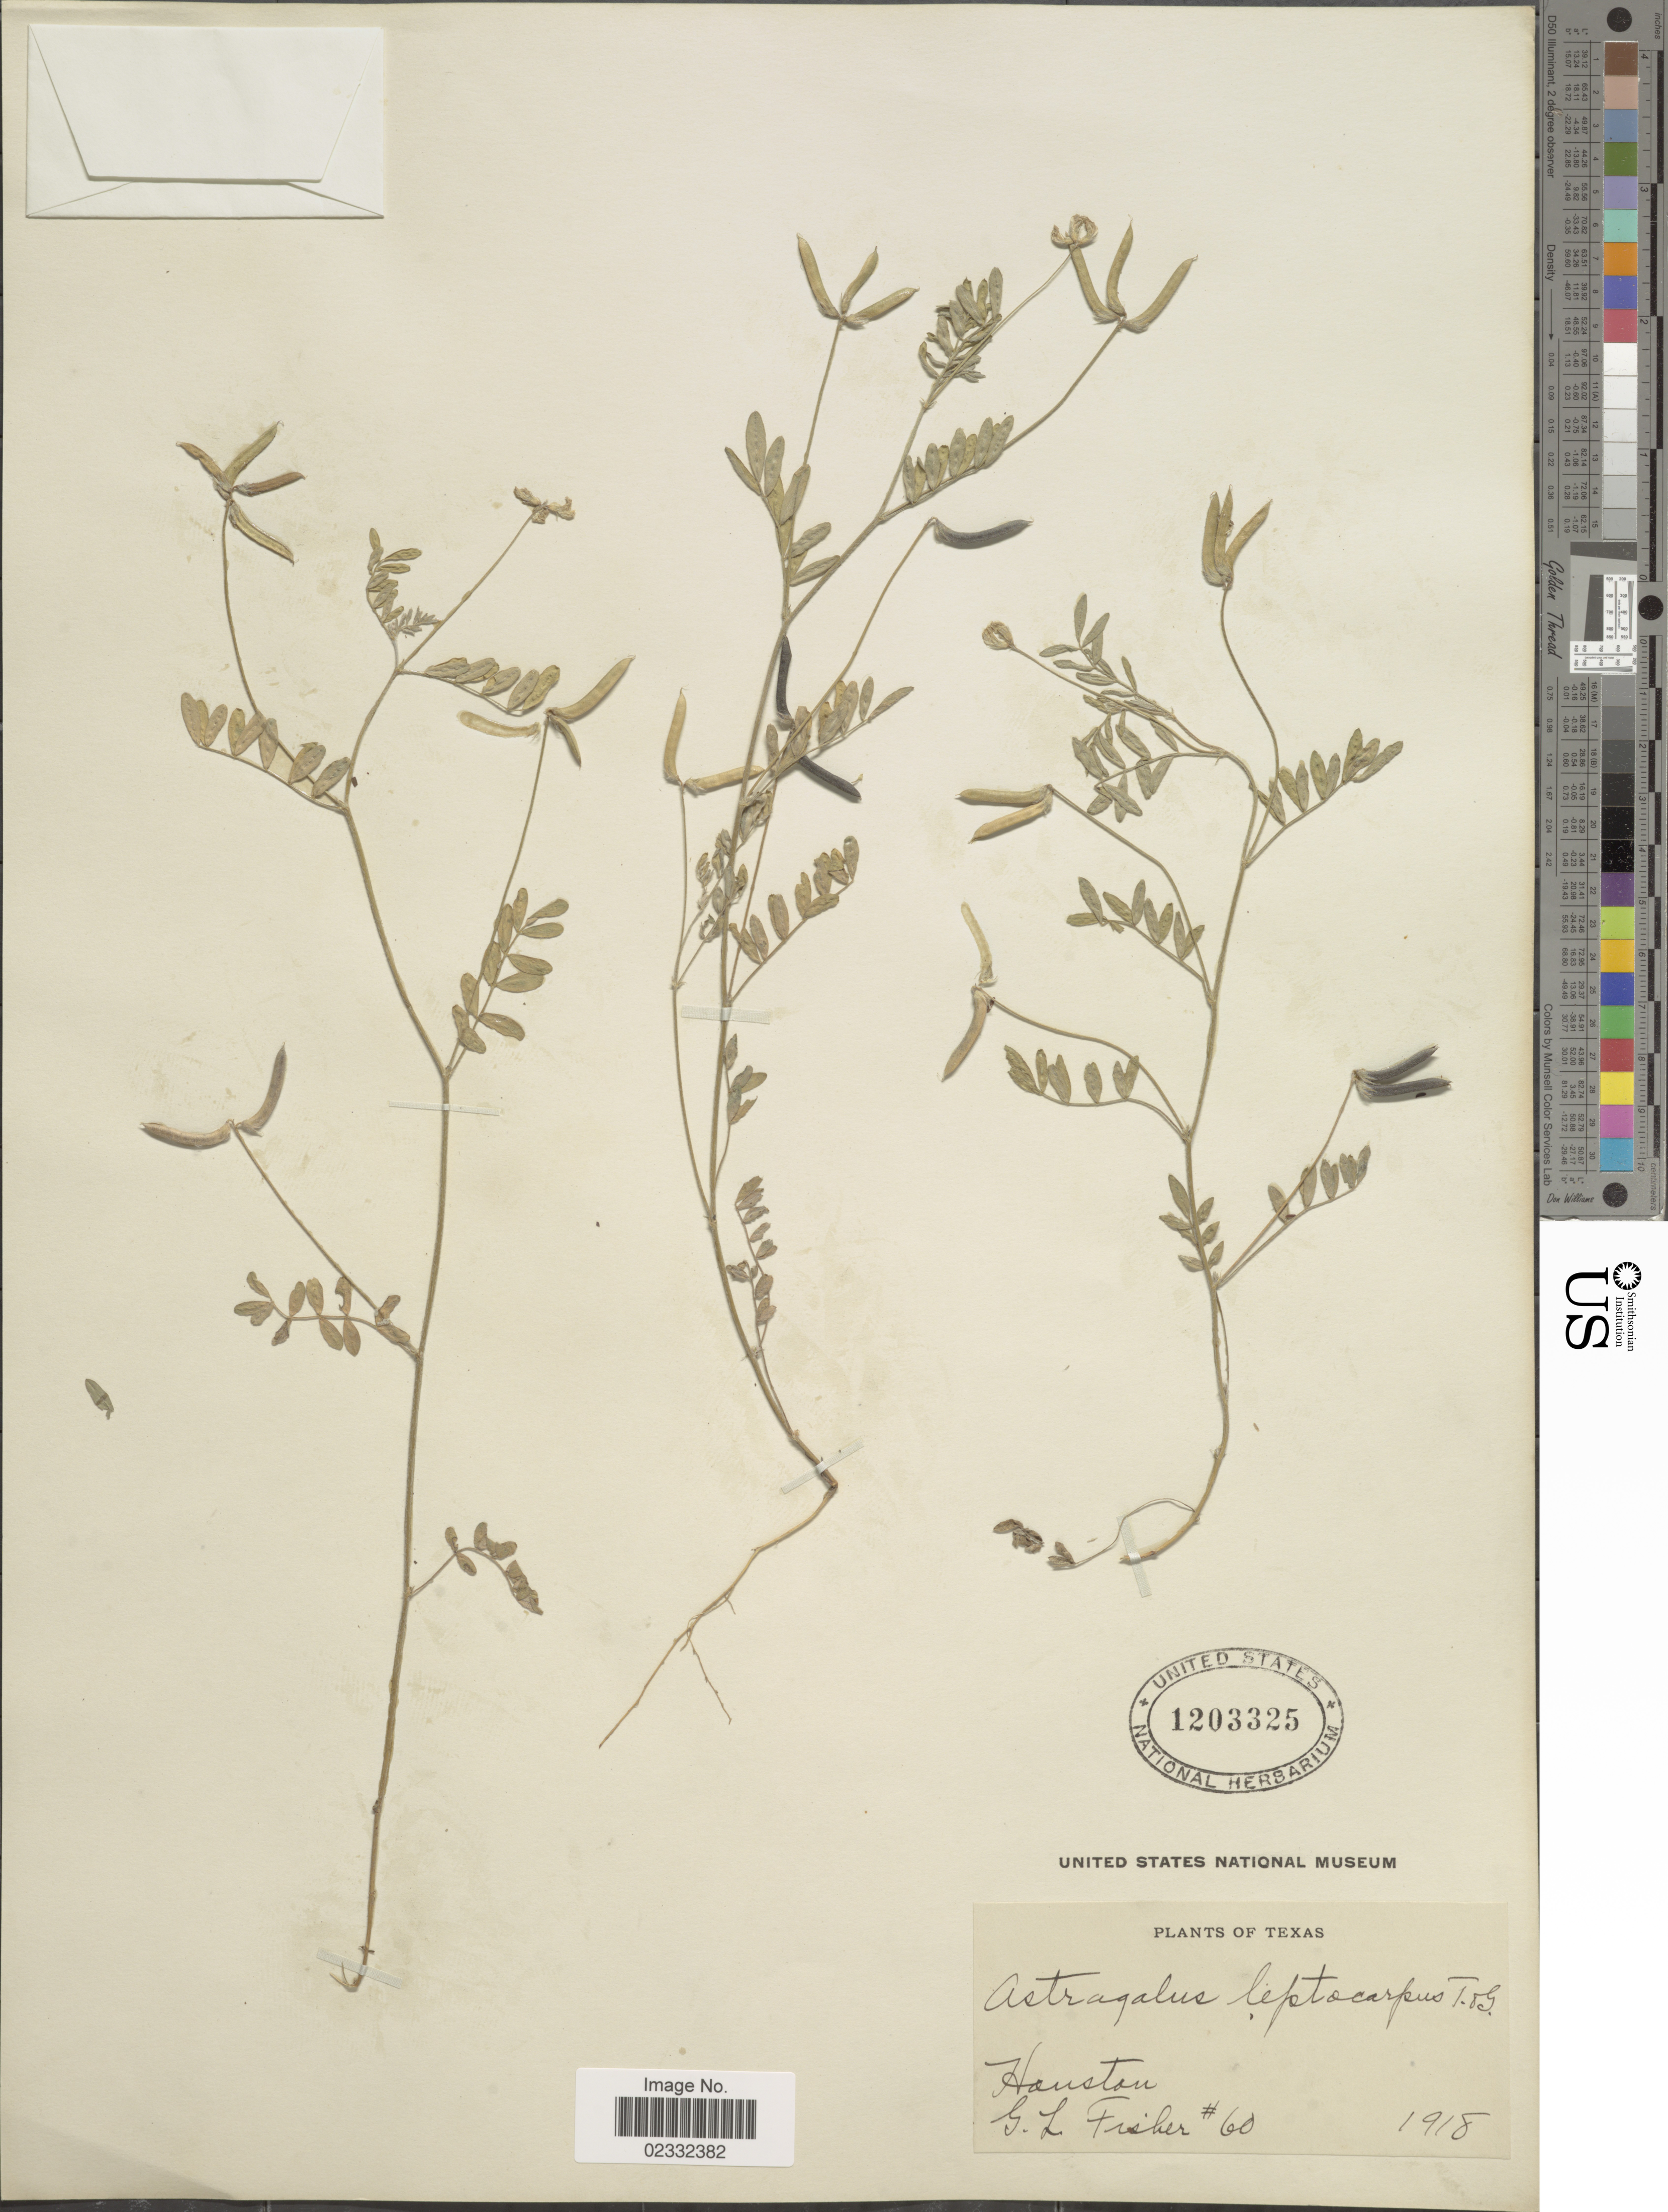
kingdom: Plantae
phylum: Tracheophyta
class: Magnoliopsida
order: Fabales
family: Fabaceae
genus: Astragalus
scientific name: Astragalus leptocarpus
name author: Torr. & A. Gray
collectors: G. L. Fisher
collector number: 60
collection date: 1918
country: United States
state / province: Texas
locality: Houston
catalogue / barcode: US 1203325